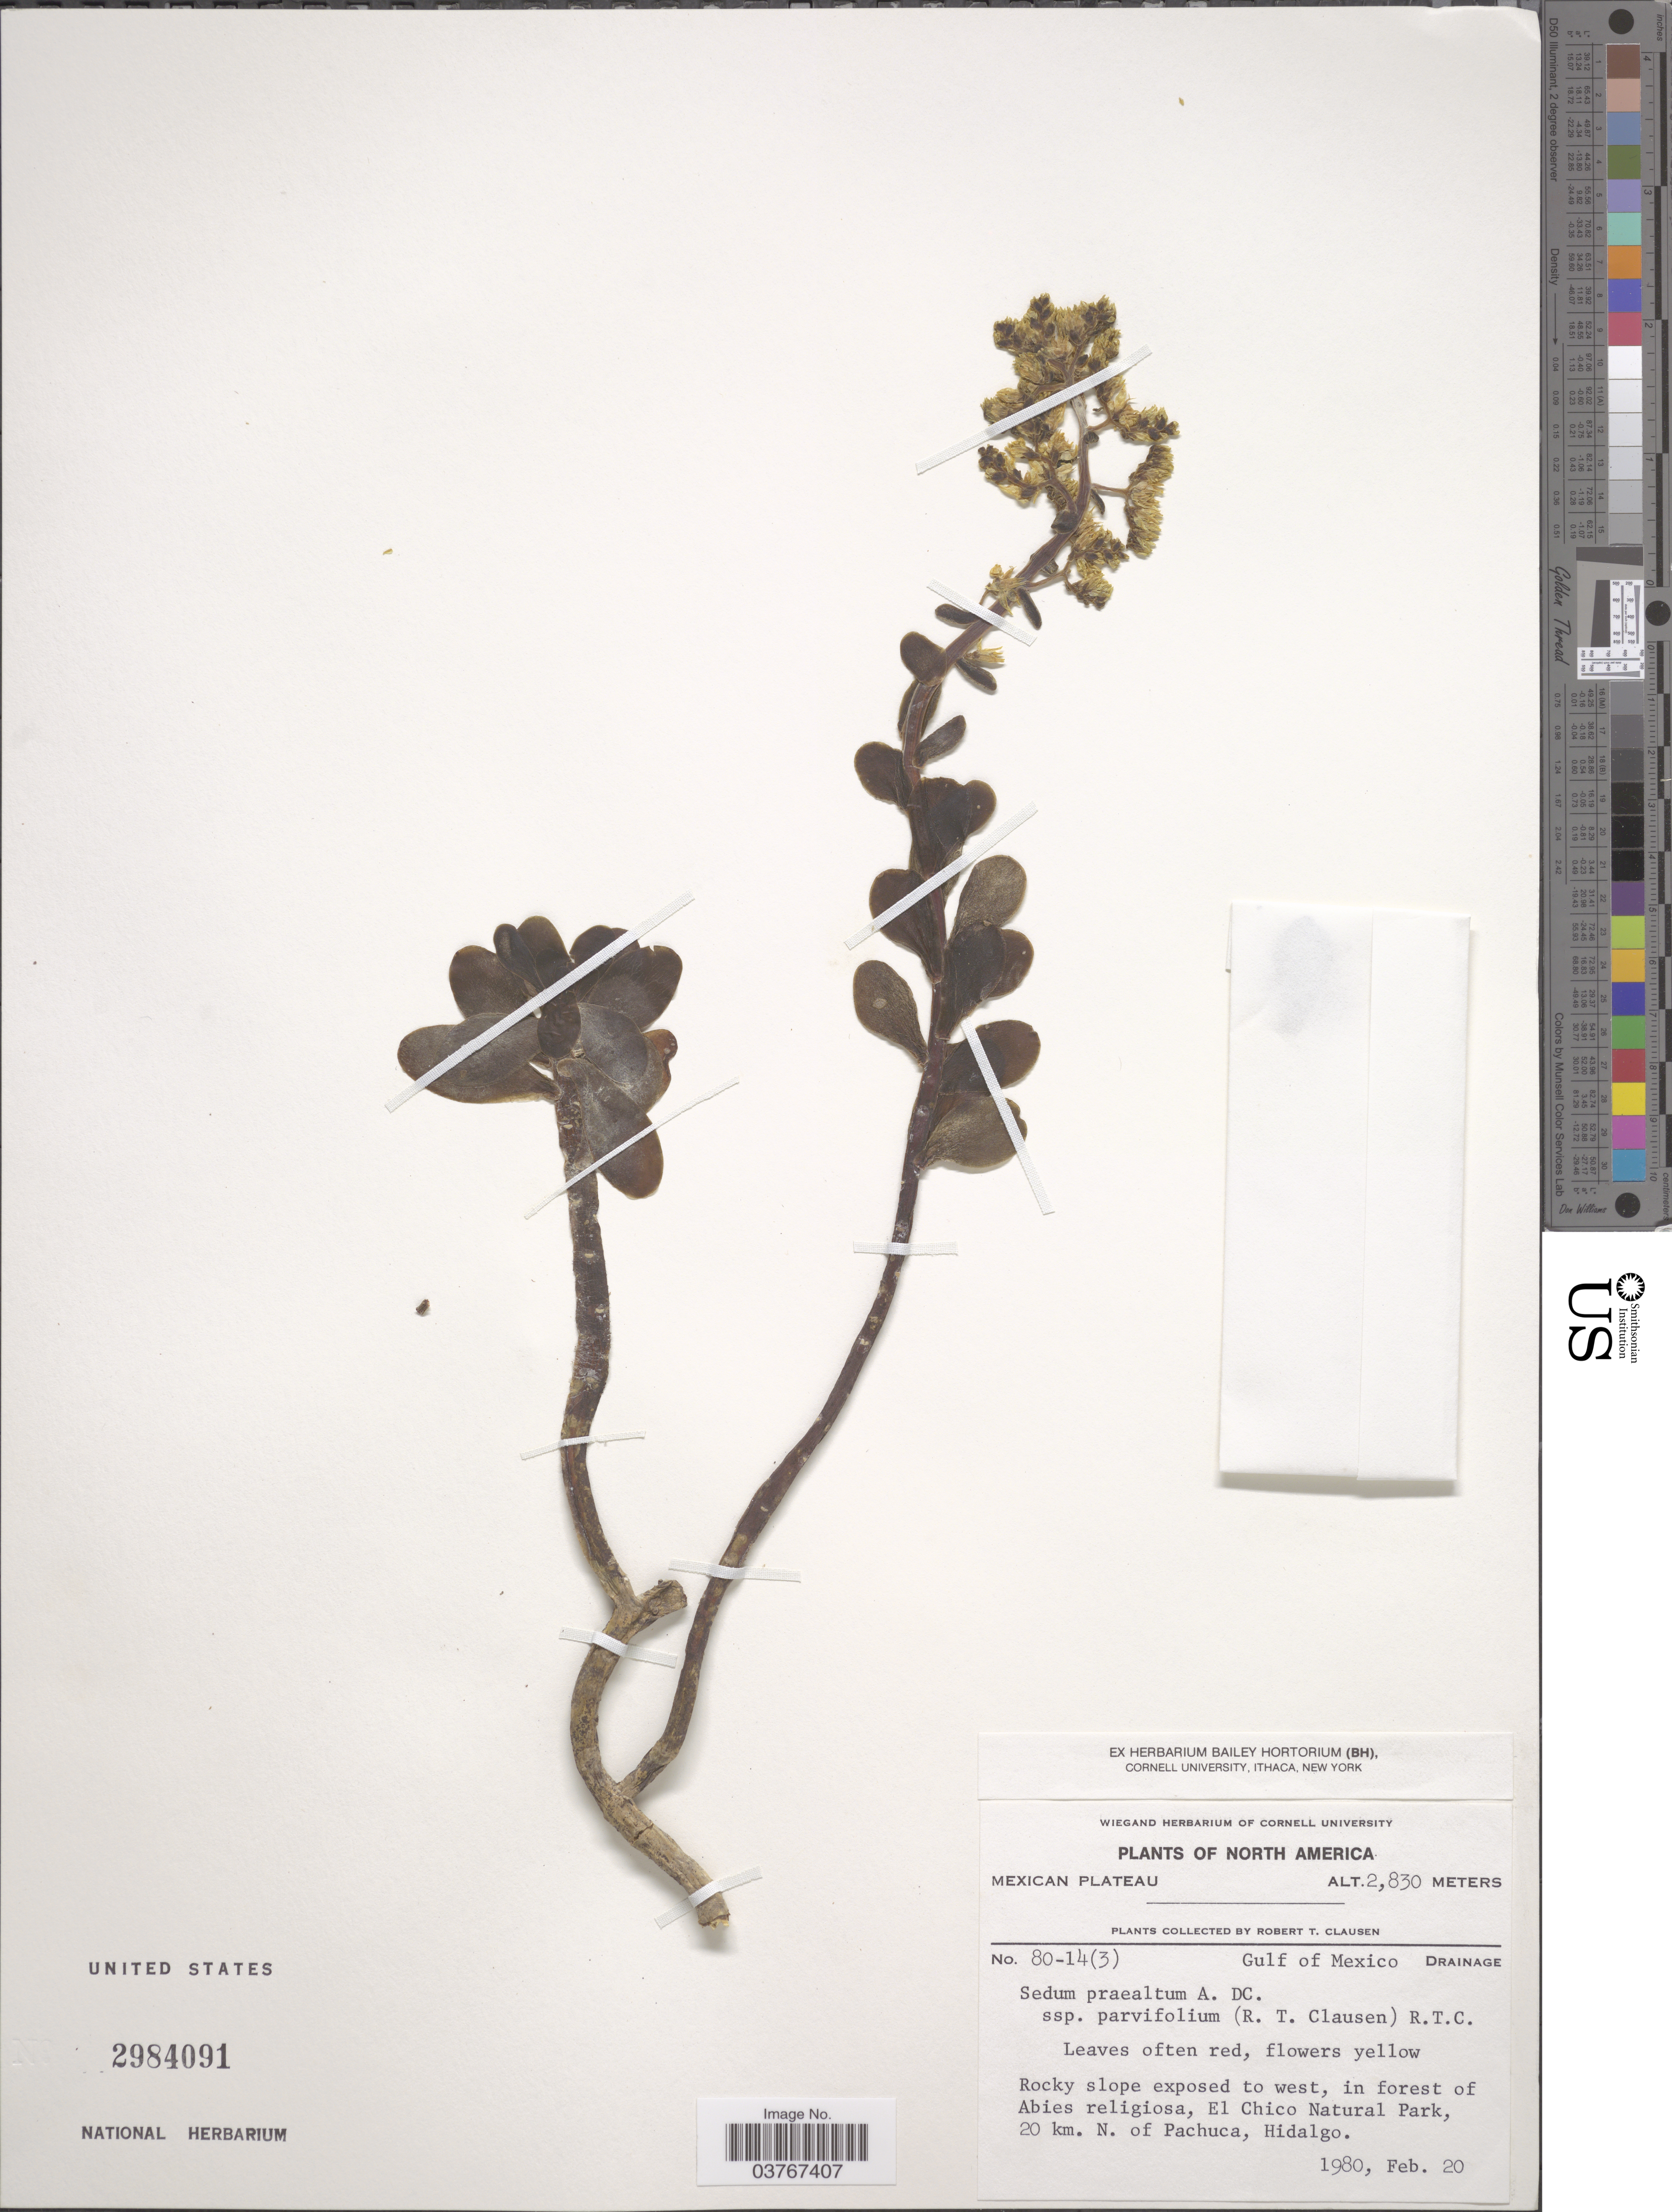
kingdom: Plantae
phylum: Tracheophyta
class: Magnoliopsida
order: Saxifragales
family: Crassulaceae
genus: Sedum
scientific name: Sedum praealtum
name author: A. DC.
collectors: R. T. Clausen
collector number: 80-14(3)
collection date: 1980-02-20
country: Mexico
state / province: Hidalgo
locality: Mexican Plateau. Gulf of Mexico drainage. El Chico Natural Park, 20 km. N. of Pachuca.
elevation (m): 2830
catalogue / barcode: US 2984091